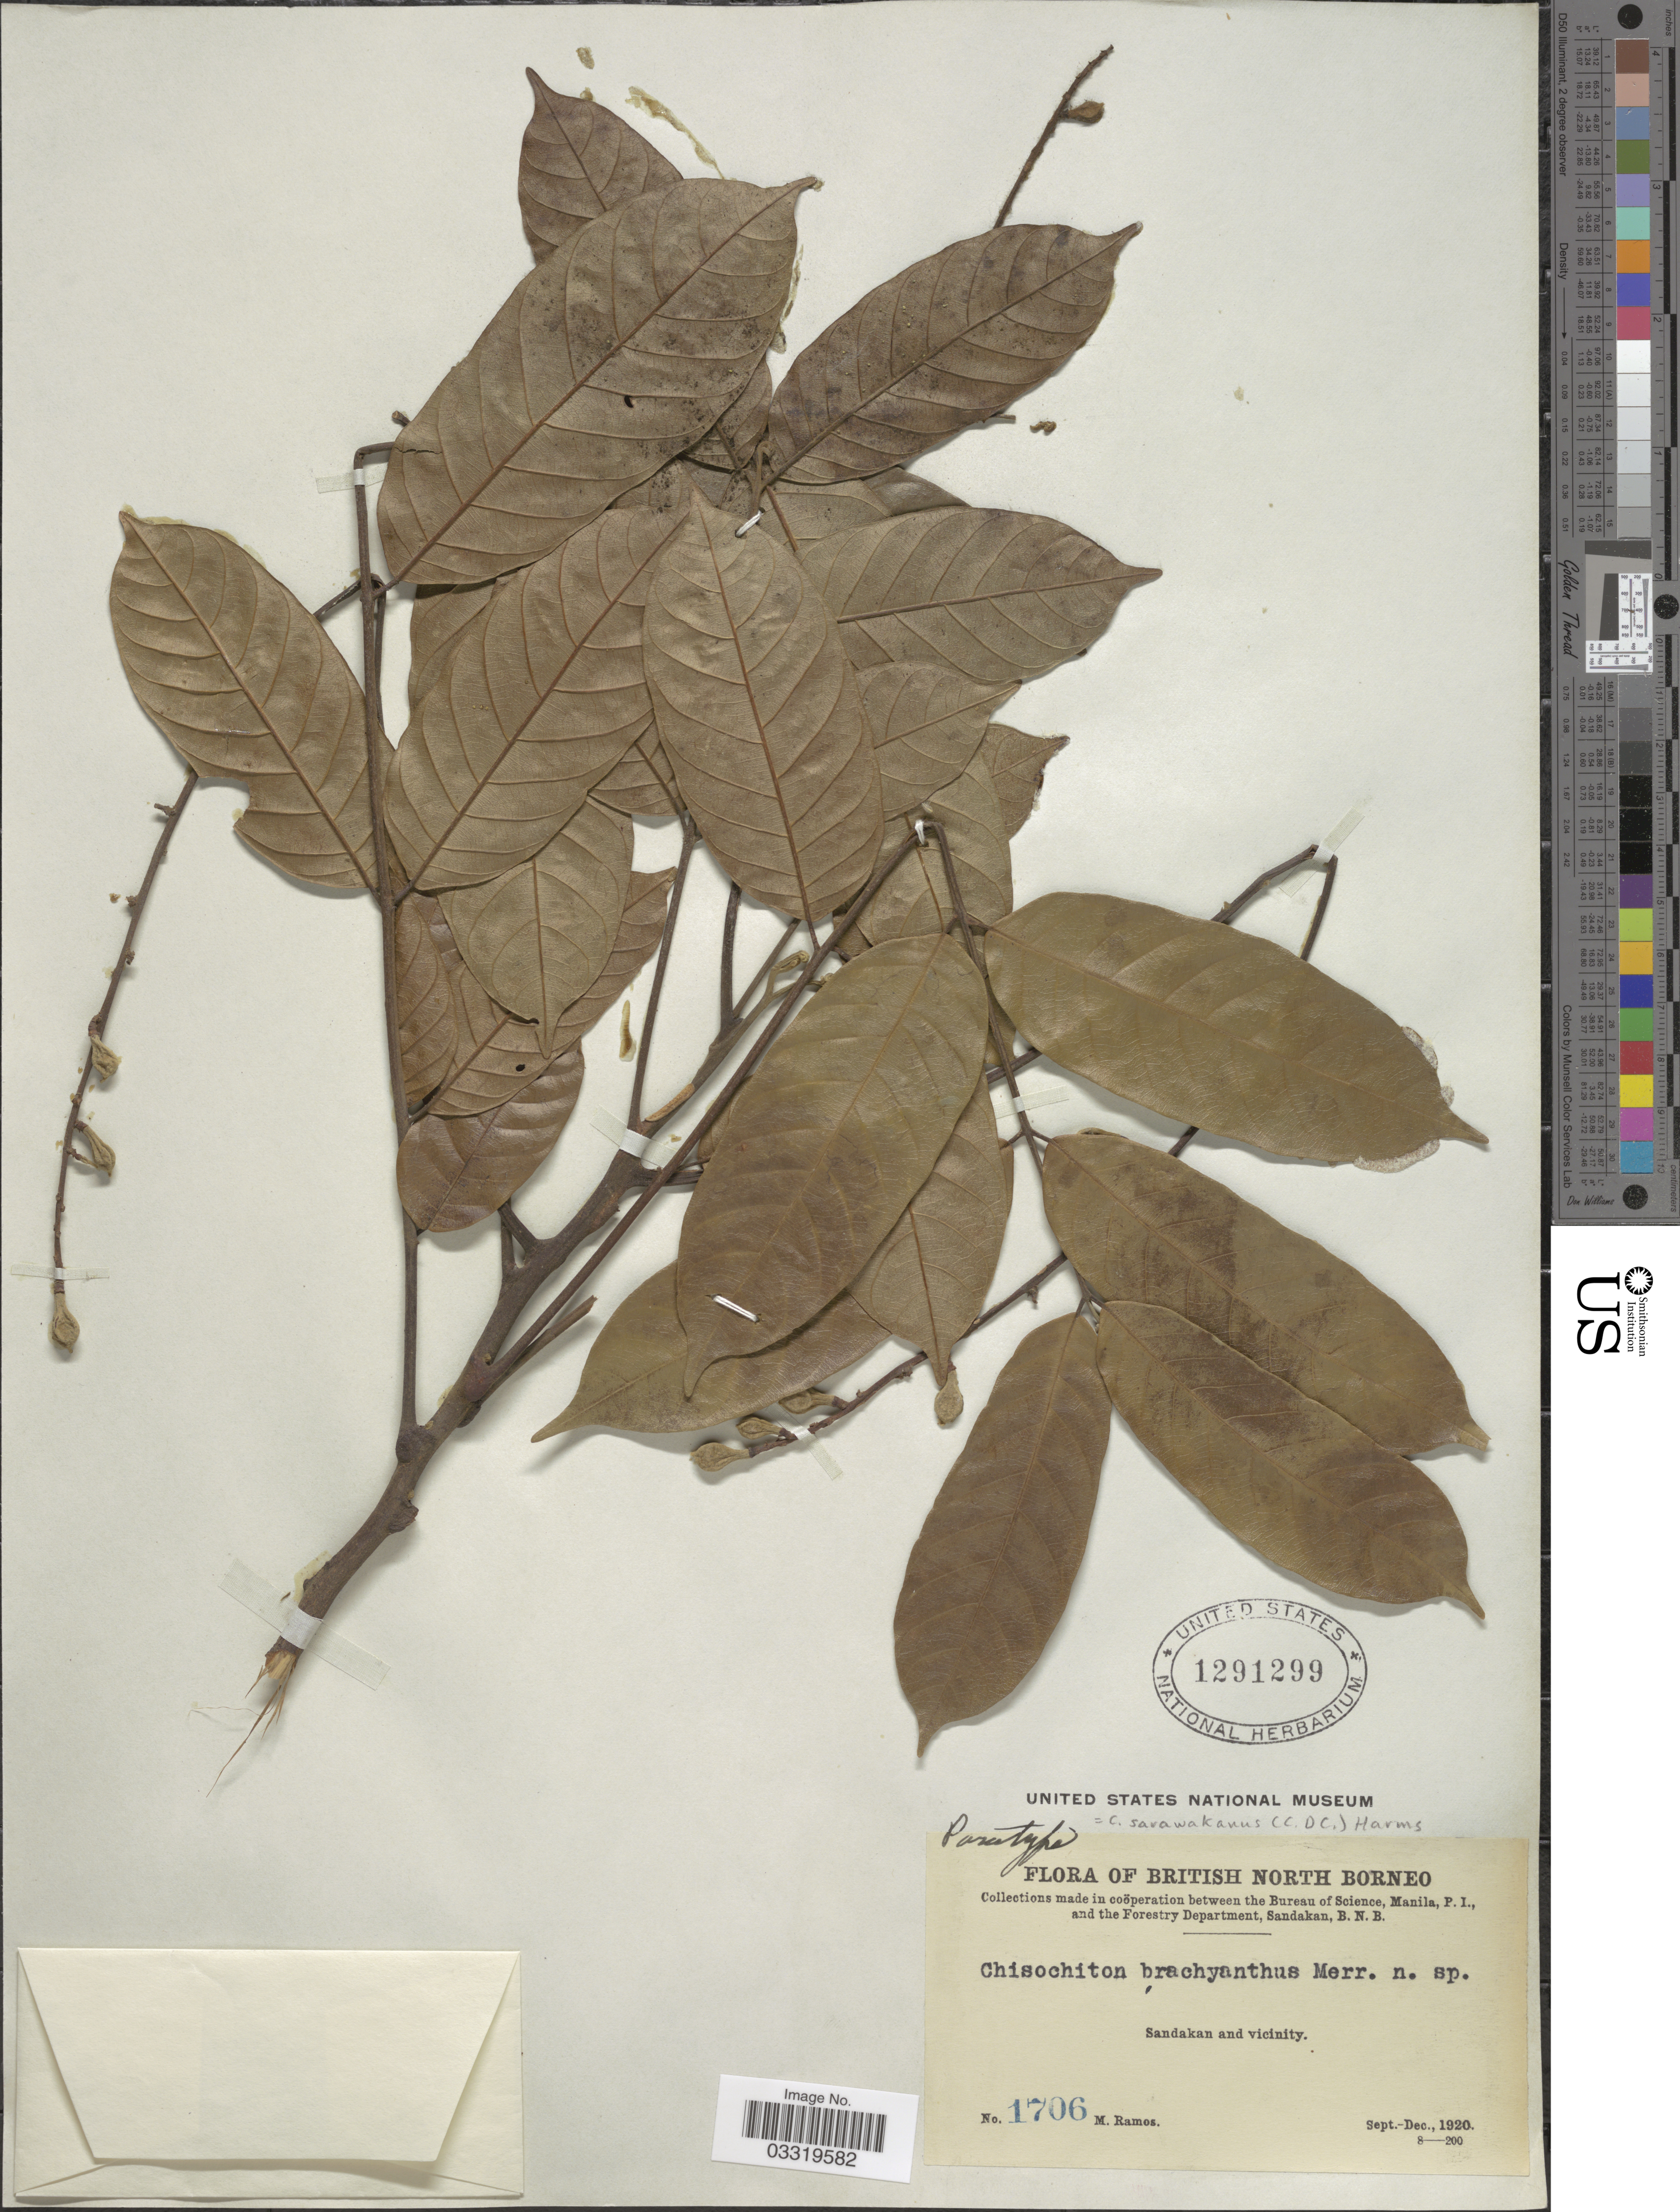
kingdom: Plantae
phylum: Tracheophyta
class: Magnoliopsida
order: Sapindales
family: Meliaceae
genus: Chisocheton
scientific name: Chisocheton sarawakensis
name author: (C. DC.) Harms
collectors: M. Ramos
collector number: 1706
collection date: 1920-09/1920-12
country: Malaysia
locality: British North Borneo. Sandakan and vicinity.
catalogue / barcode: US 1291299